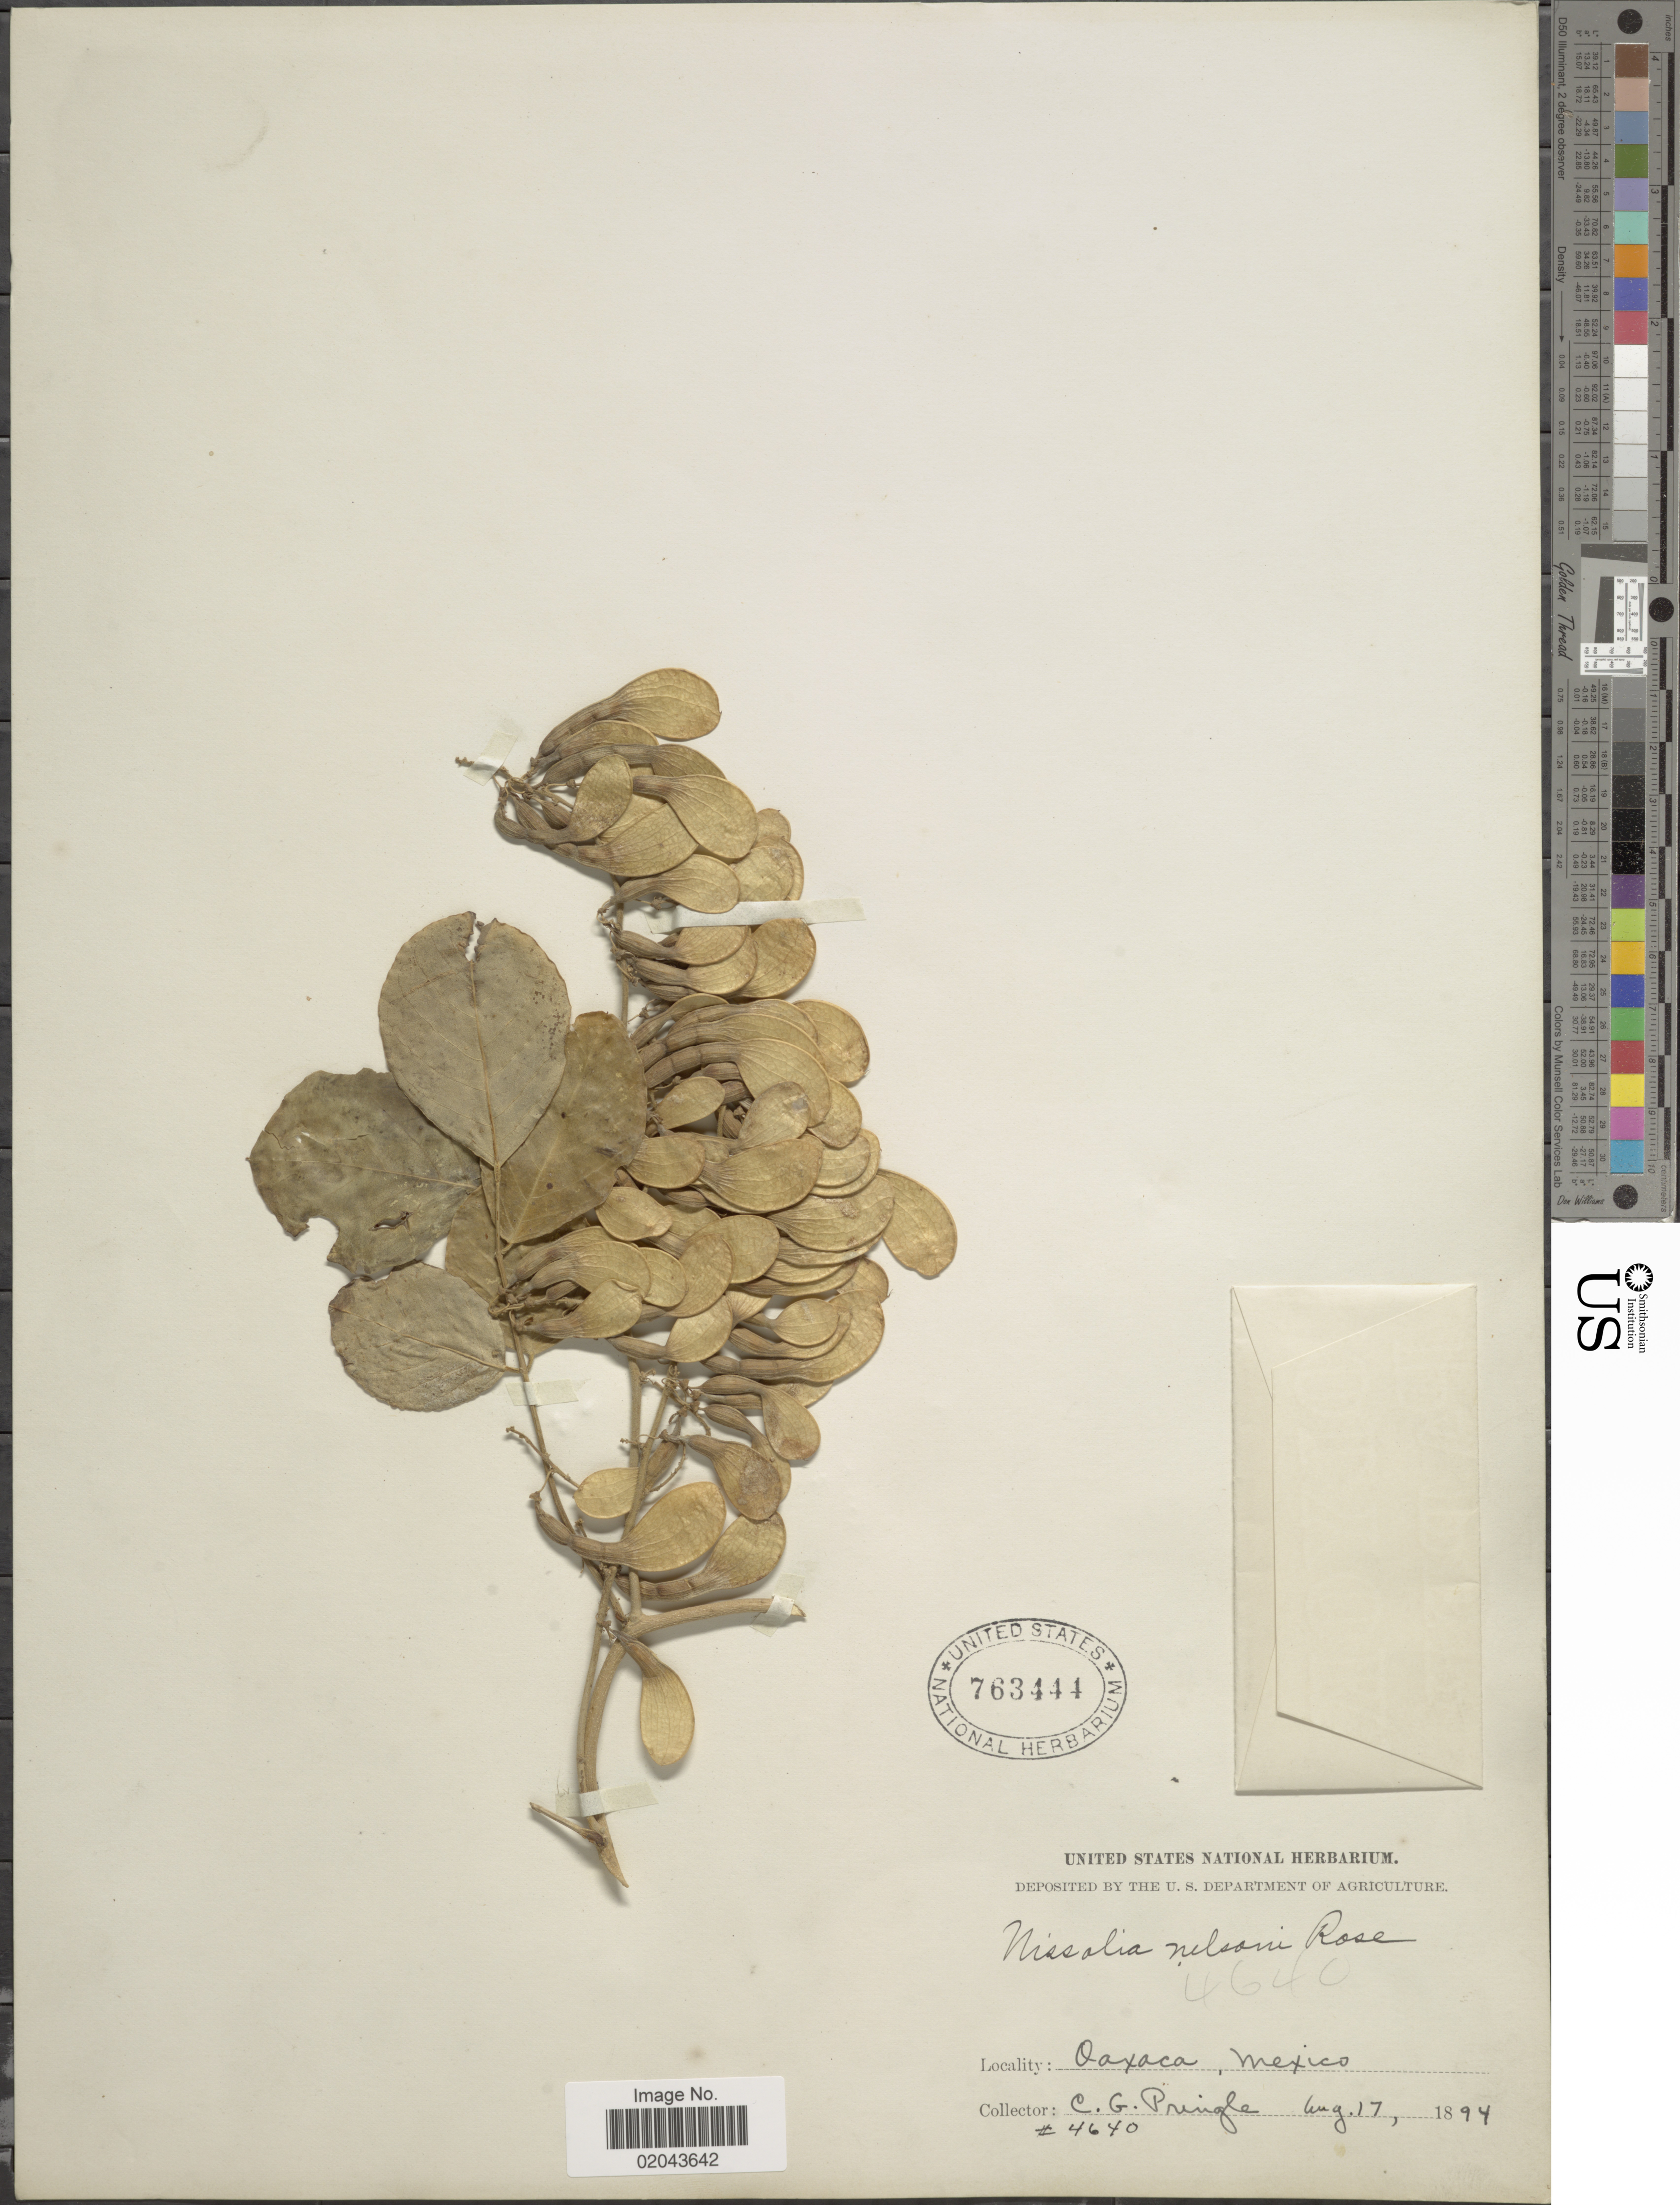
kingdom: Plantae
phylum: Tracheophyta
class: Magnoliopsida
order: Fabales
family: Fabaceae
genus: Nissolia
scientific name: Nissolia fruticosa var. fruticosa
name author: Jacq.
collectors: C. G. Pringle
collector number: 4640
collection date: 1894-08-17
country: Mexico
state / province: Oaxaca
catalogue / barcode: US 763444